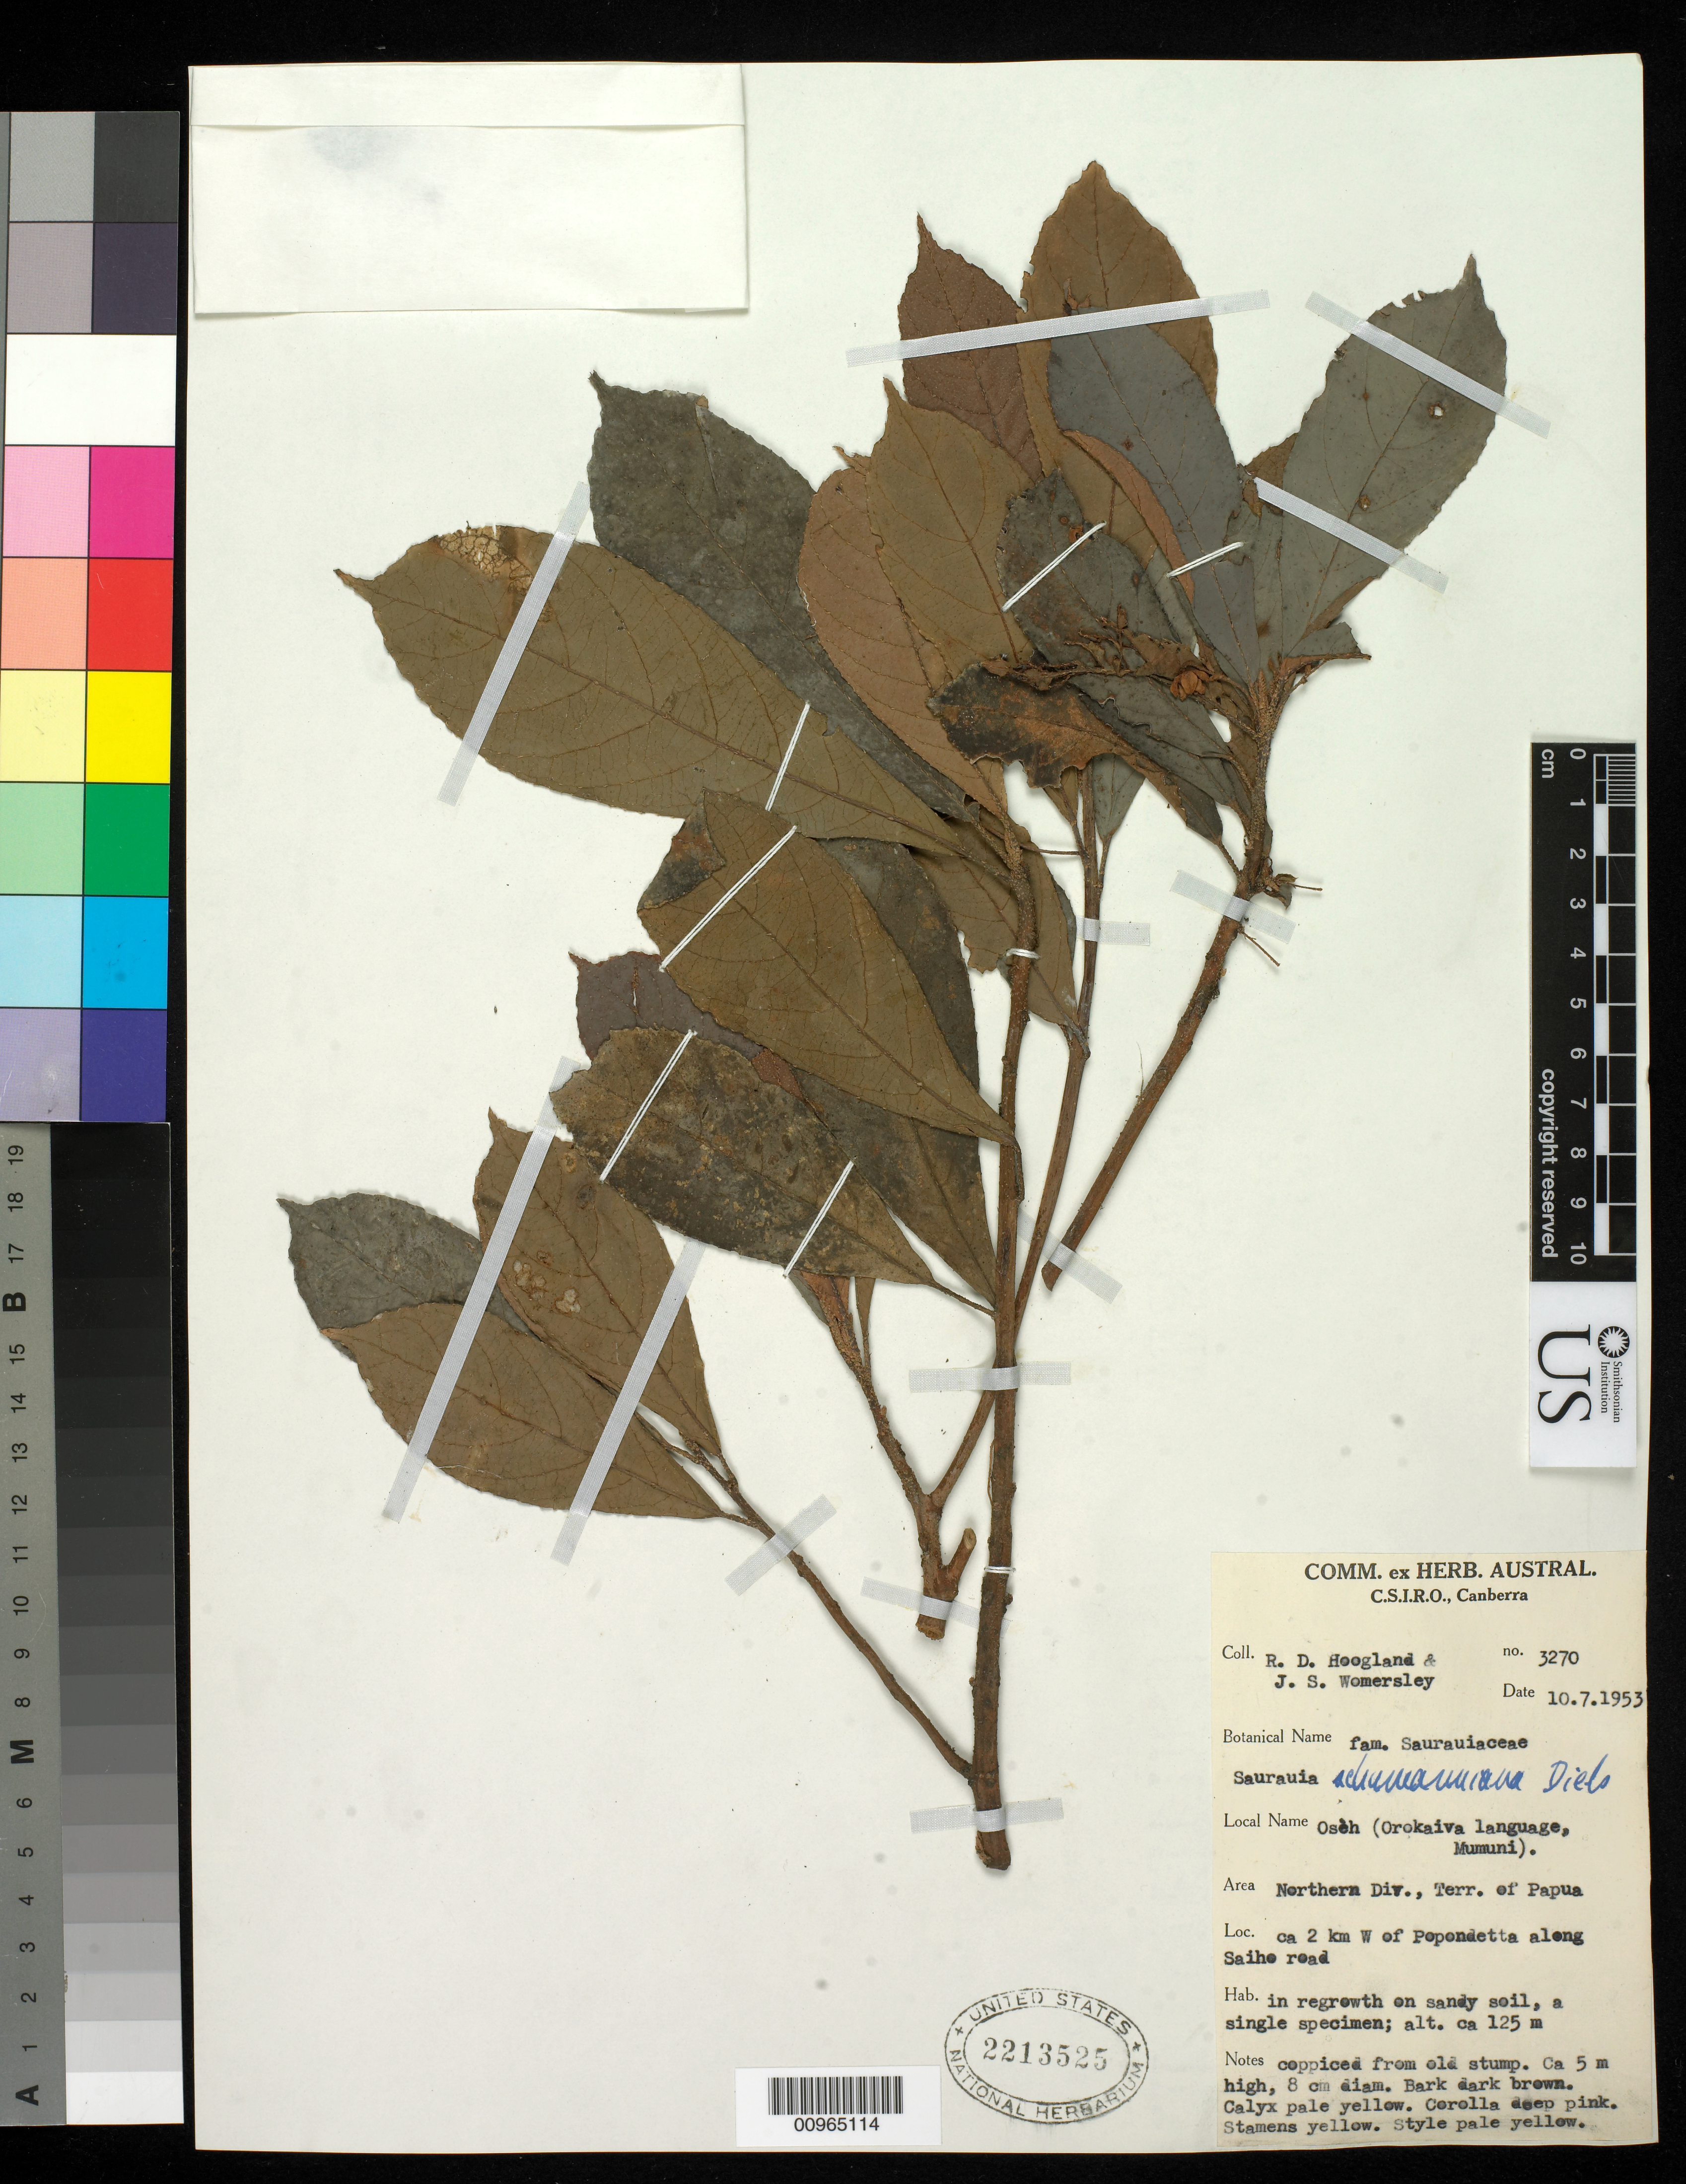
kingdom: Plantae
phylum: Tracheophyta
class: Magnoliopsida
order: Ericales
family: Actinidiaceae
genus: Saurauia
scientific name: Saurauia schermanniana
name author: Diels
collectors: R. D. Hoogland & J. S. Womersley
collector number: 3270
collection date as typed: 10 Jul 1953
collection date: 1953-07-10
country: Papua New Guinea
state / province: Northern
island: New Guinea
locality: ca 2 km W of Popondetta along Saihe road.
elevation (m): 125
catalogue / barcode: US 2213525